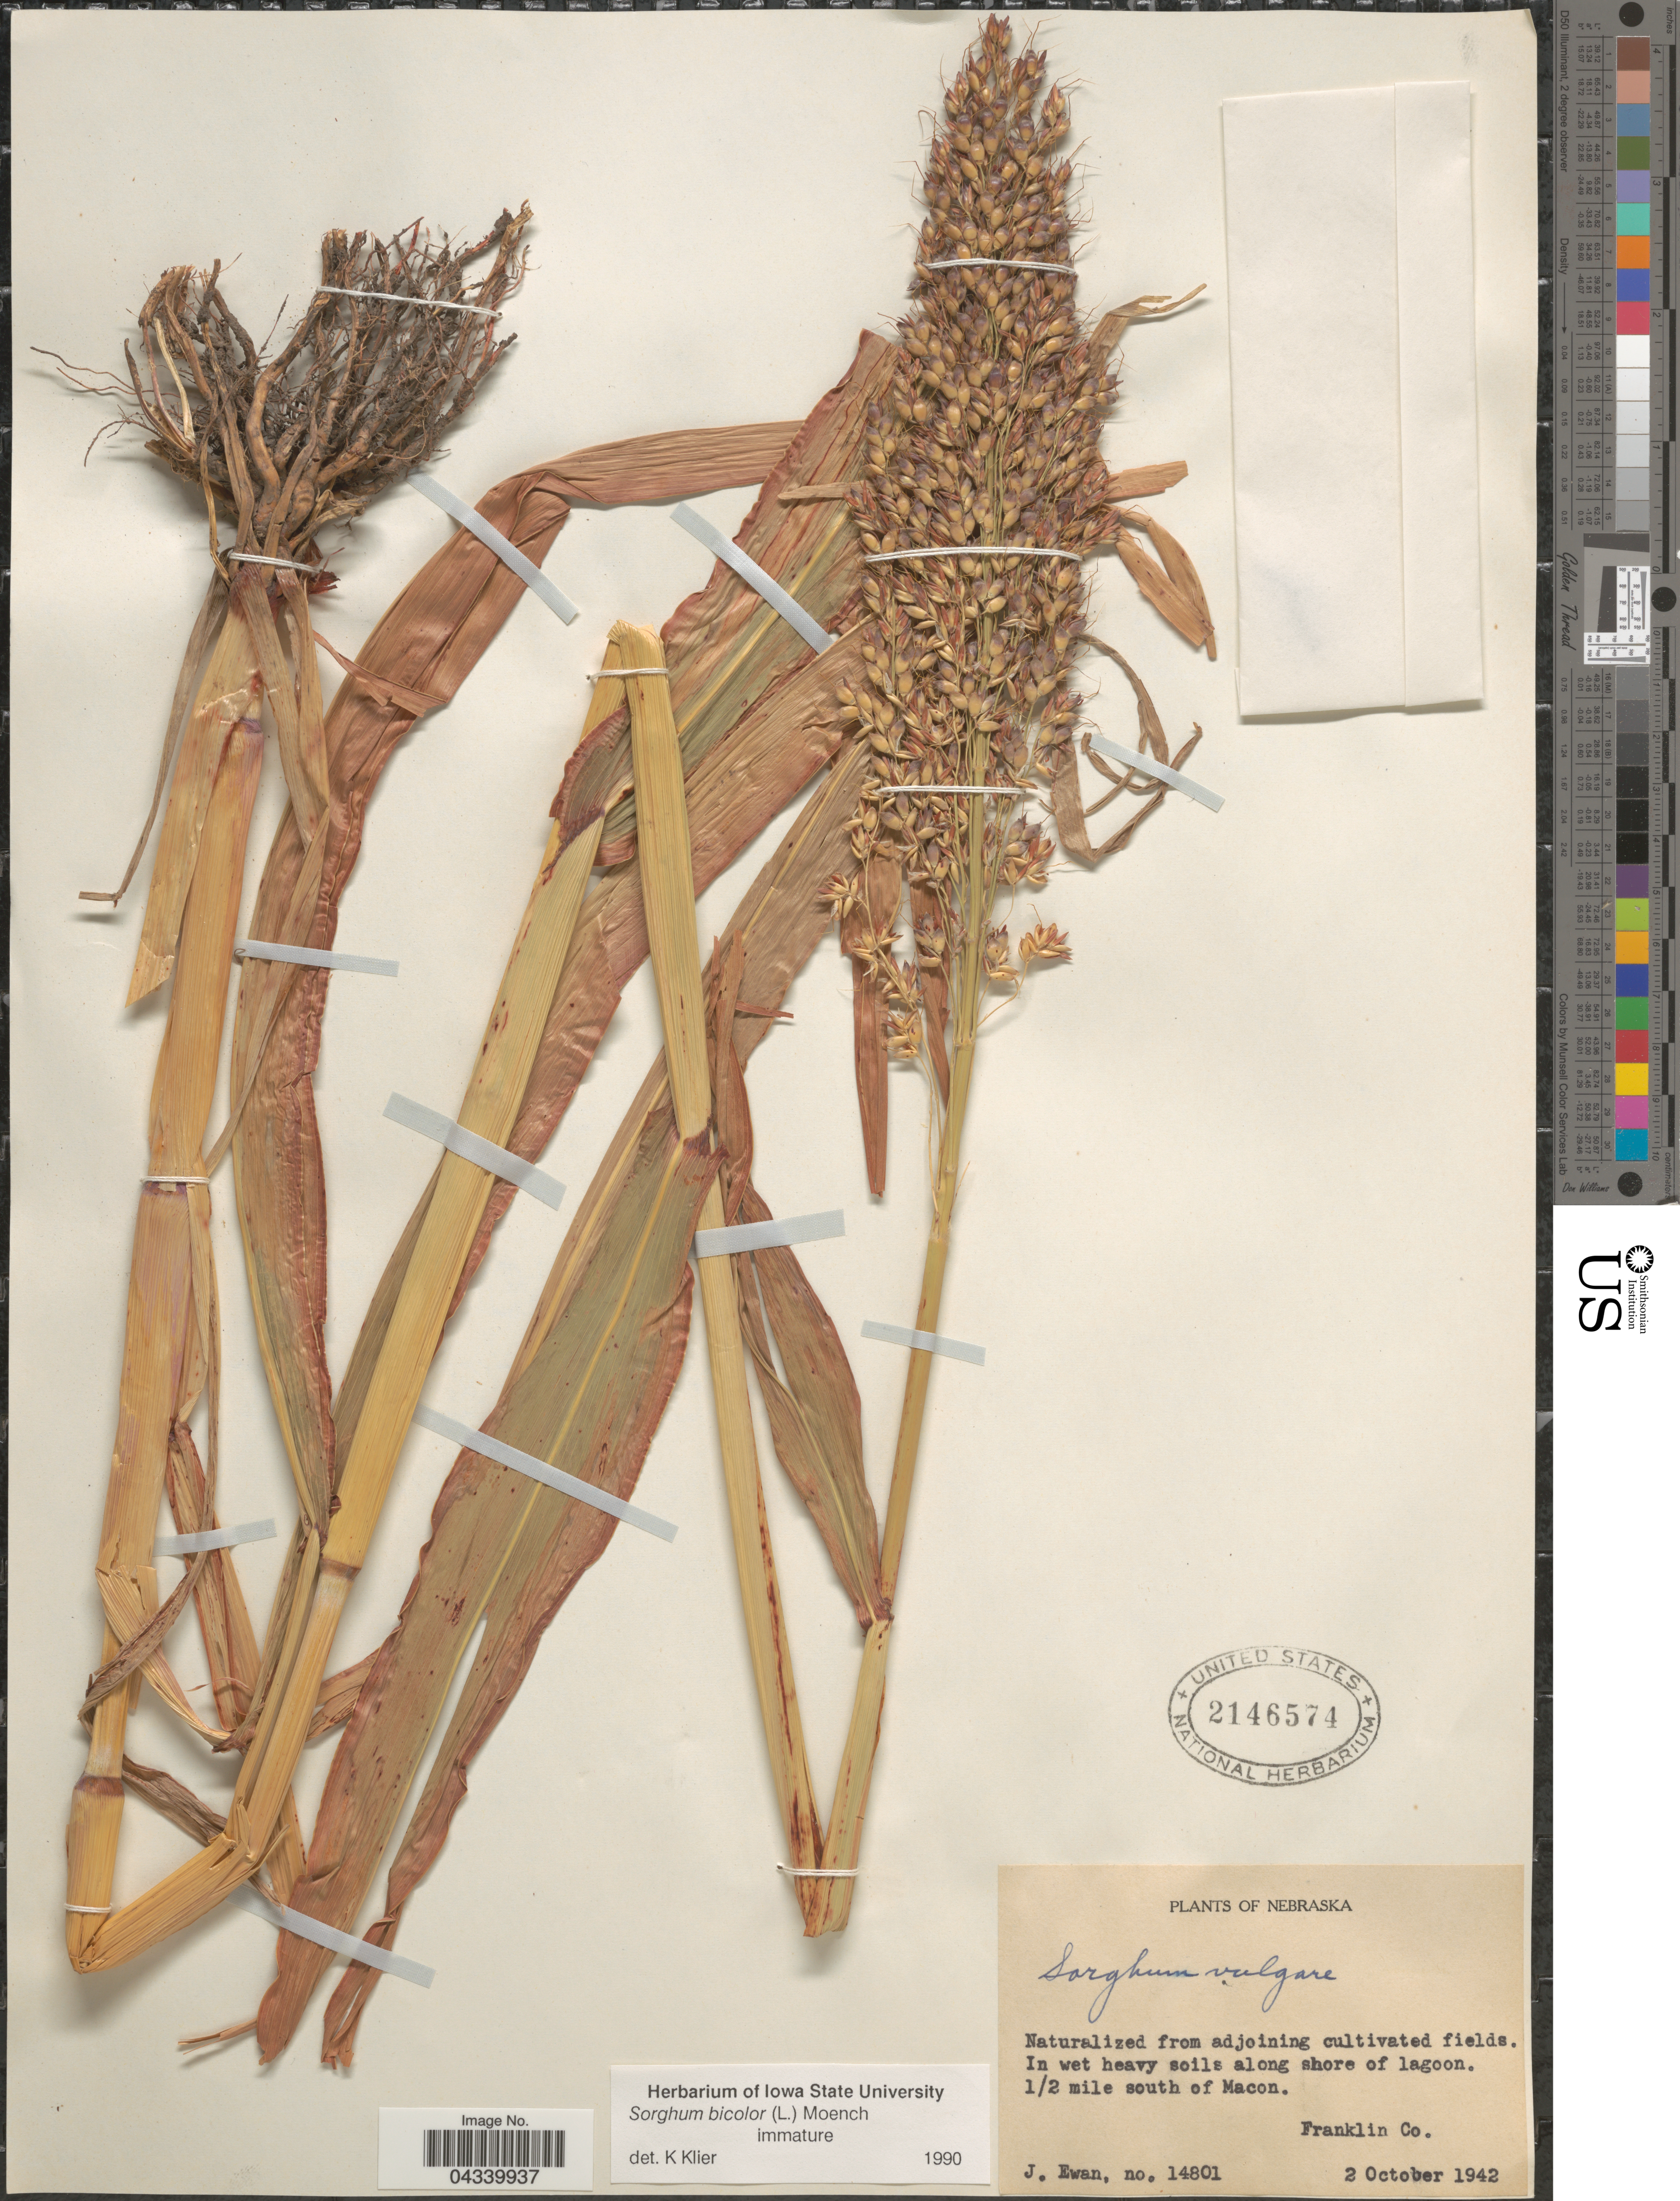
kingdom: Plantae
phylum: Tracheophyta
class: Liliopsida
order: Poales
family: Poaceae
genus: Sorghum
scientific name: Sorghum bicolor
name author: (L.) Moench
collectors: J. A. Ewan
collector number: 14801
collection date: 1942-10-02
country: United States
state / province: Nebraska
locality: In wet heavy soils along shore of lagoon. ½ mile south of Macon. Franklin Co.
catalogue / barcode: US 2146574